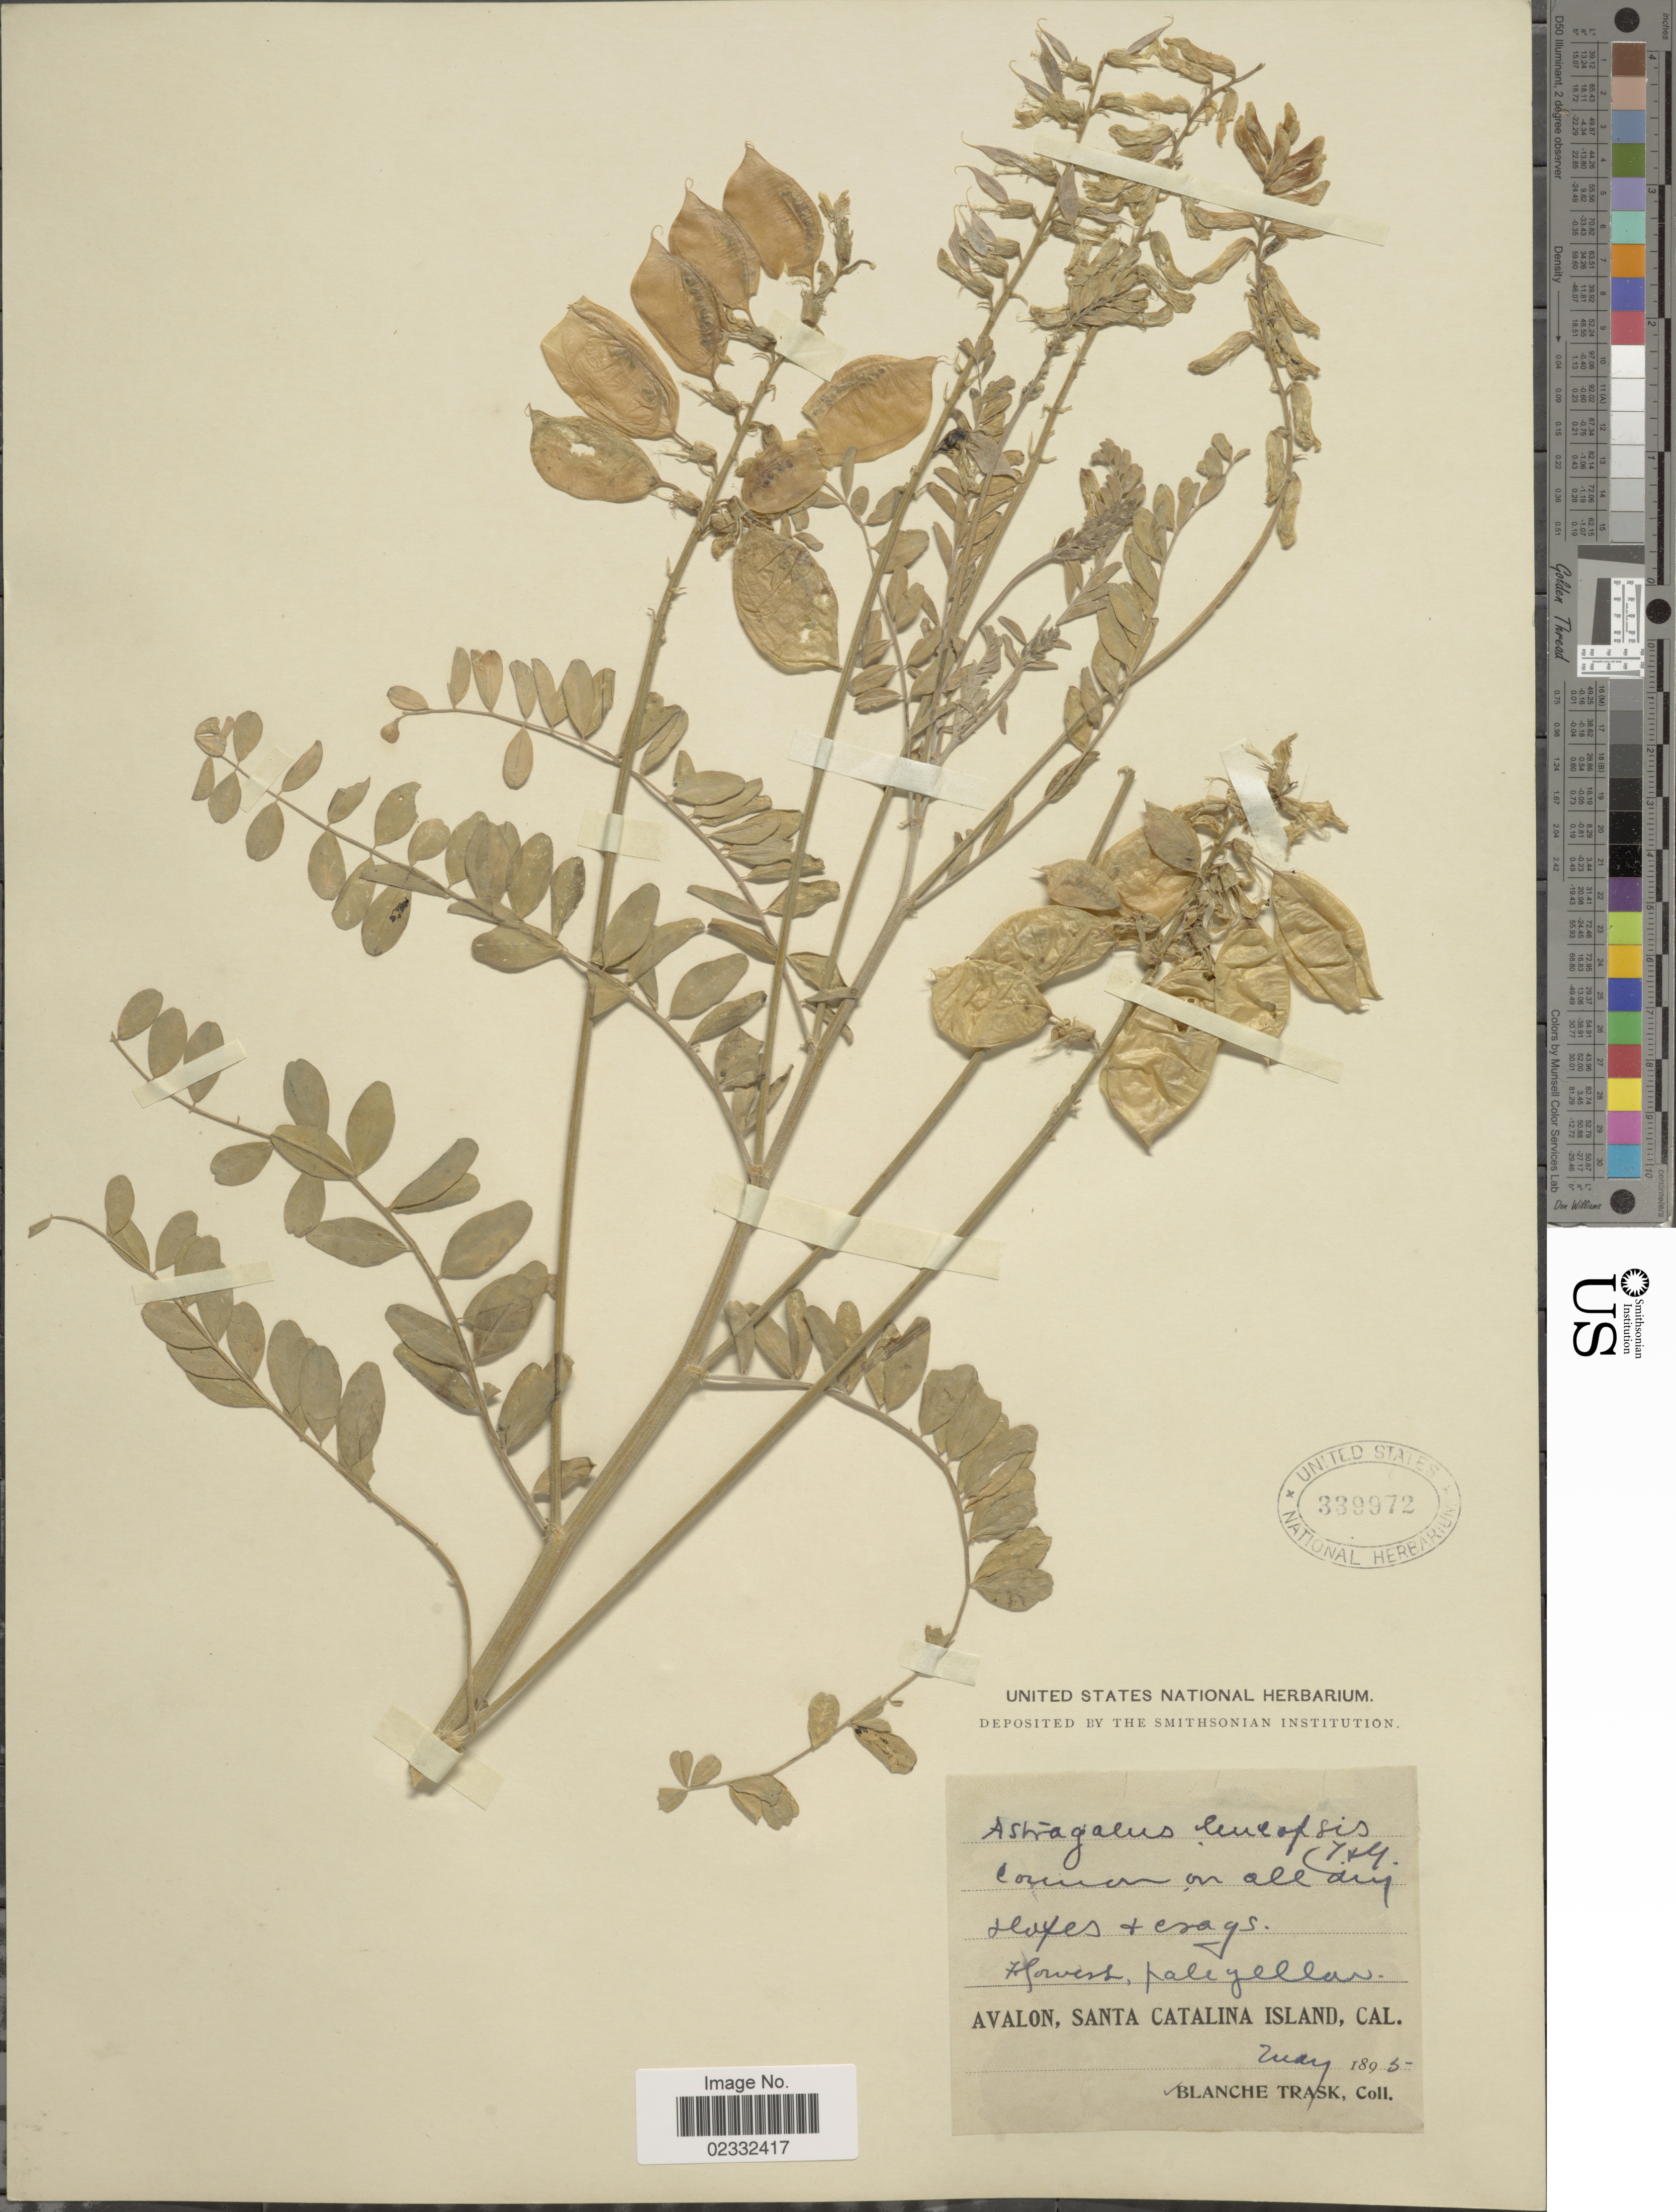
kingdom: Plantae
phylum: Tracheophyta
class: Magnoliopsida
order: Fabales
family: Fabaceae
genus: Astragalus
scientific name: Astragalus leucopsis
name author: (Torr.) Torr.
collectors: B. Trask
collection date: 1895-05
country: United States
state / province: California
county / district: Los Angeles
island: Santa Catalina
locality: Avalon, Santa Catalina Island, Cal.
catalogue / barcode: US 339972